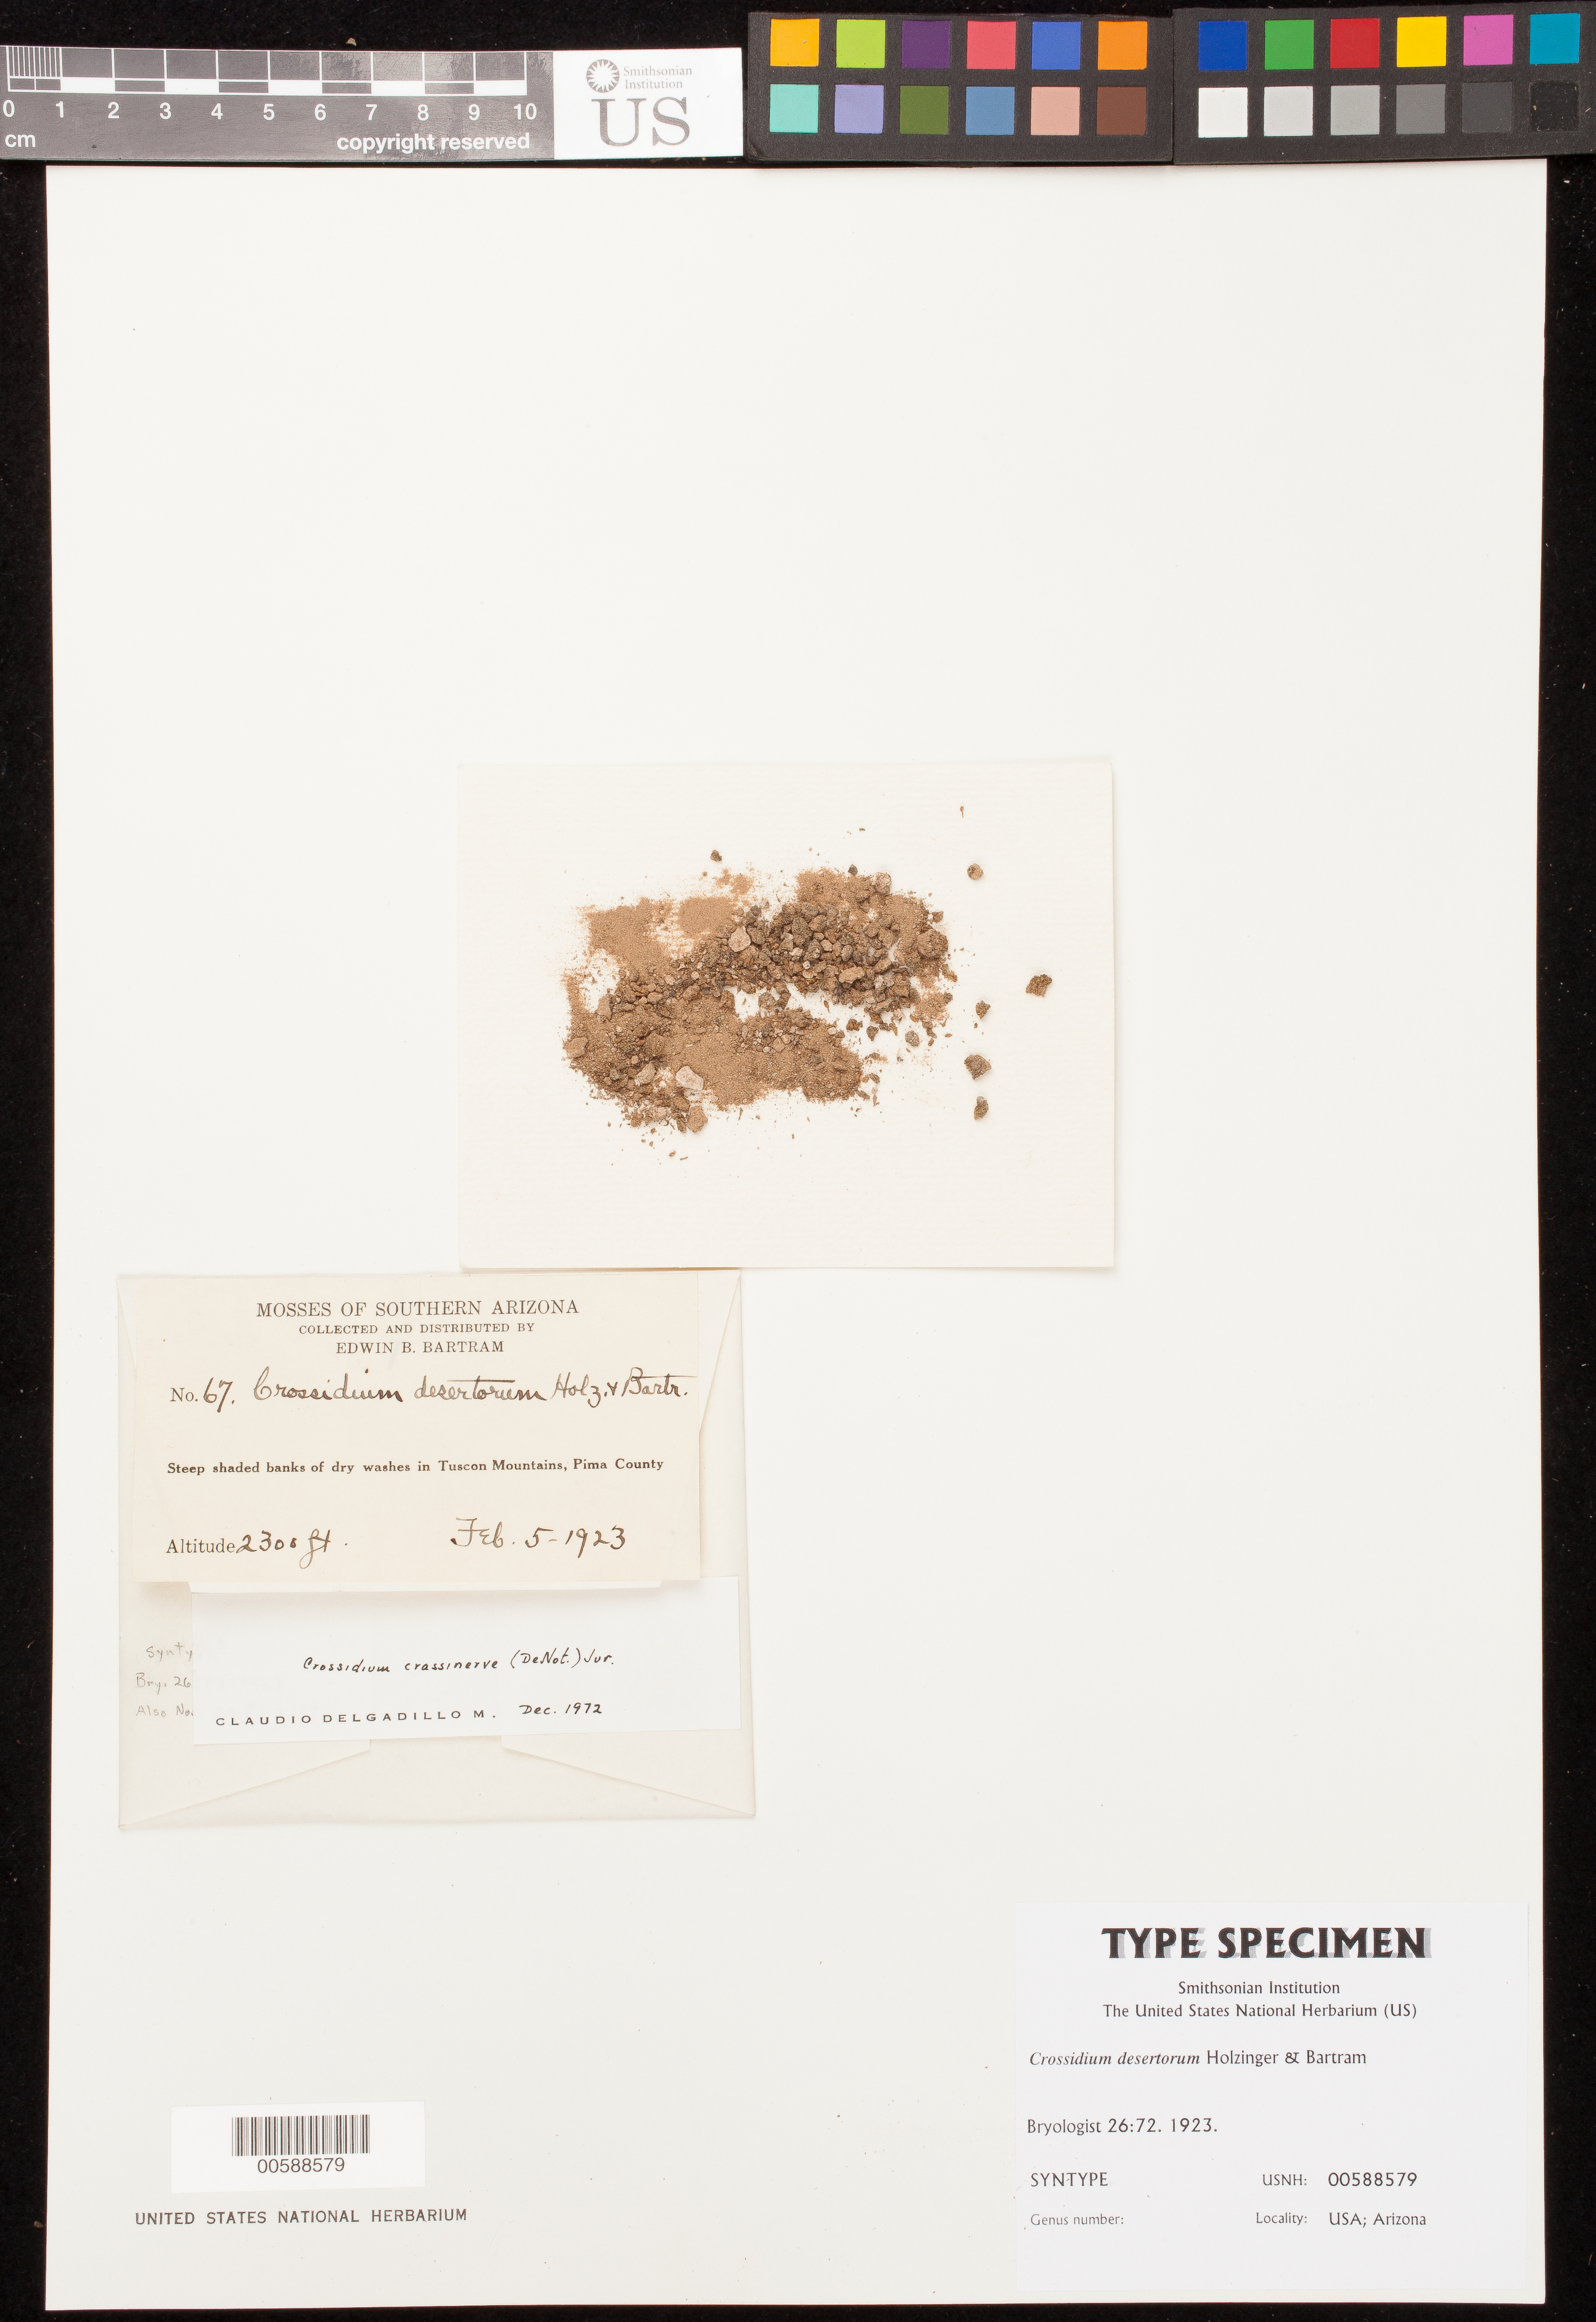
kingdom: Plantae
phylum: Bryophyta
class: Bryopsida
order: Pottiales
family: Pottiaceae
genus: Crossidium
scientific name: Crossidium desertorum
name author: Holz. & E.B. Bartram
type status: Syntype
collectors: E. B. Bartram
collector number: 67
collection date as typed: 05 Feb 1923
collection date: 1923-02-05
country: United States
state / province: Arizona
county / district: Pima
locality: Steep shaded banks of dry washes in Tucson Mountains.